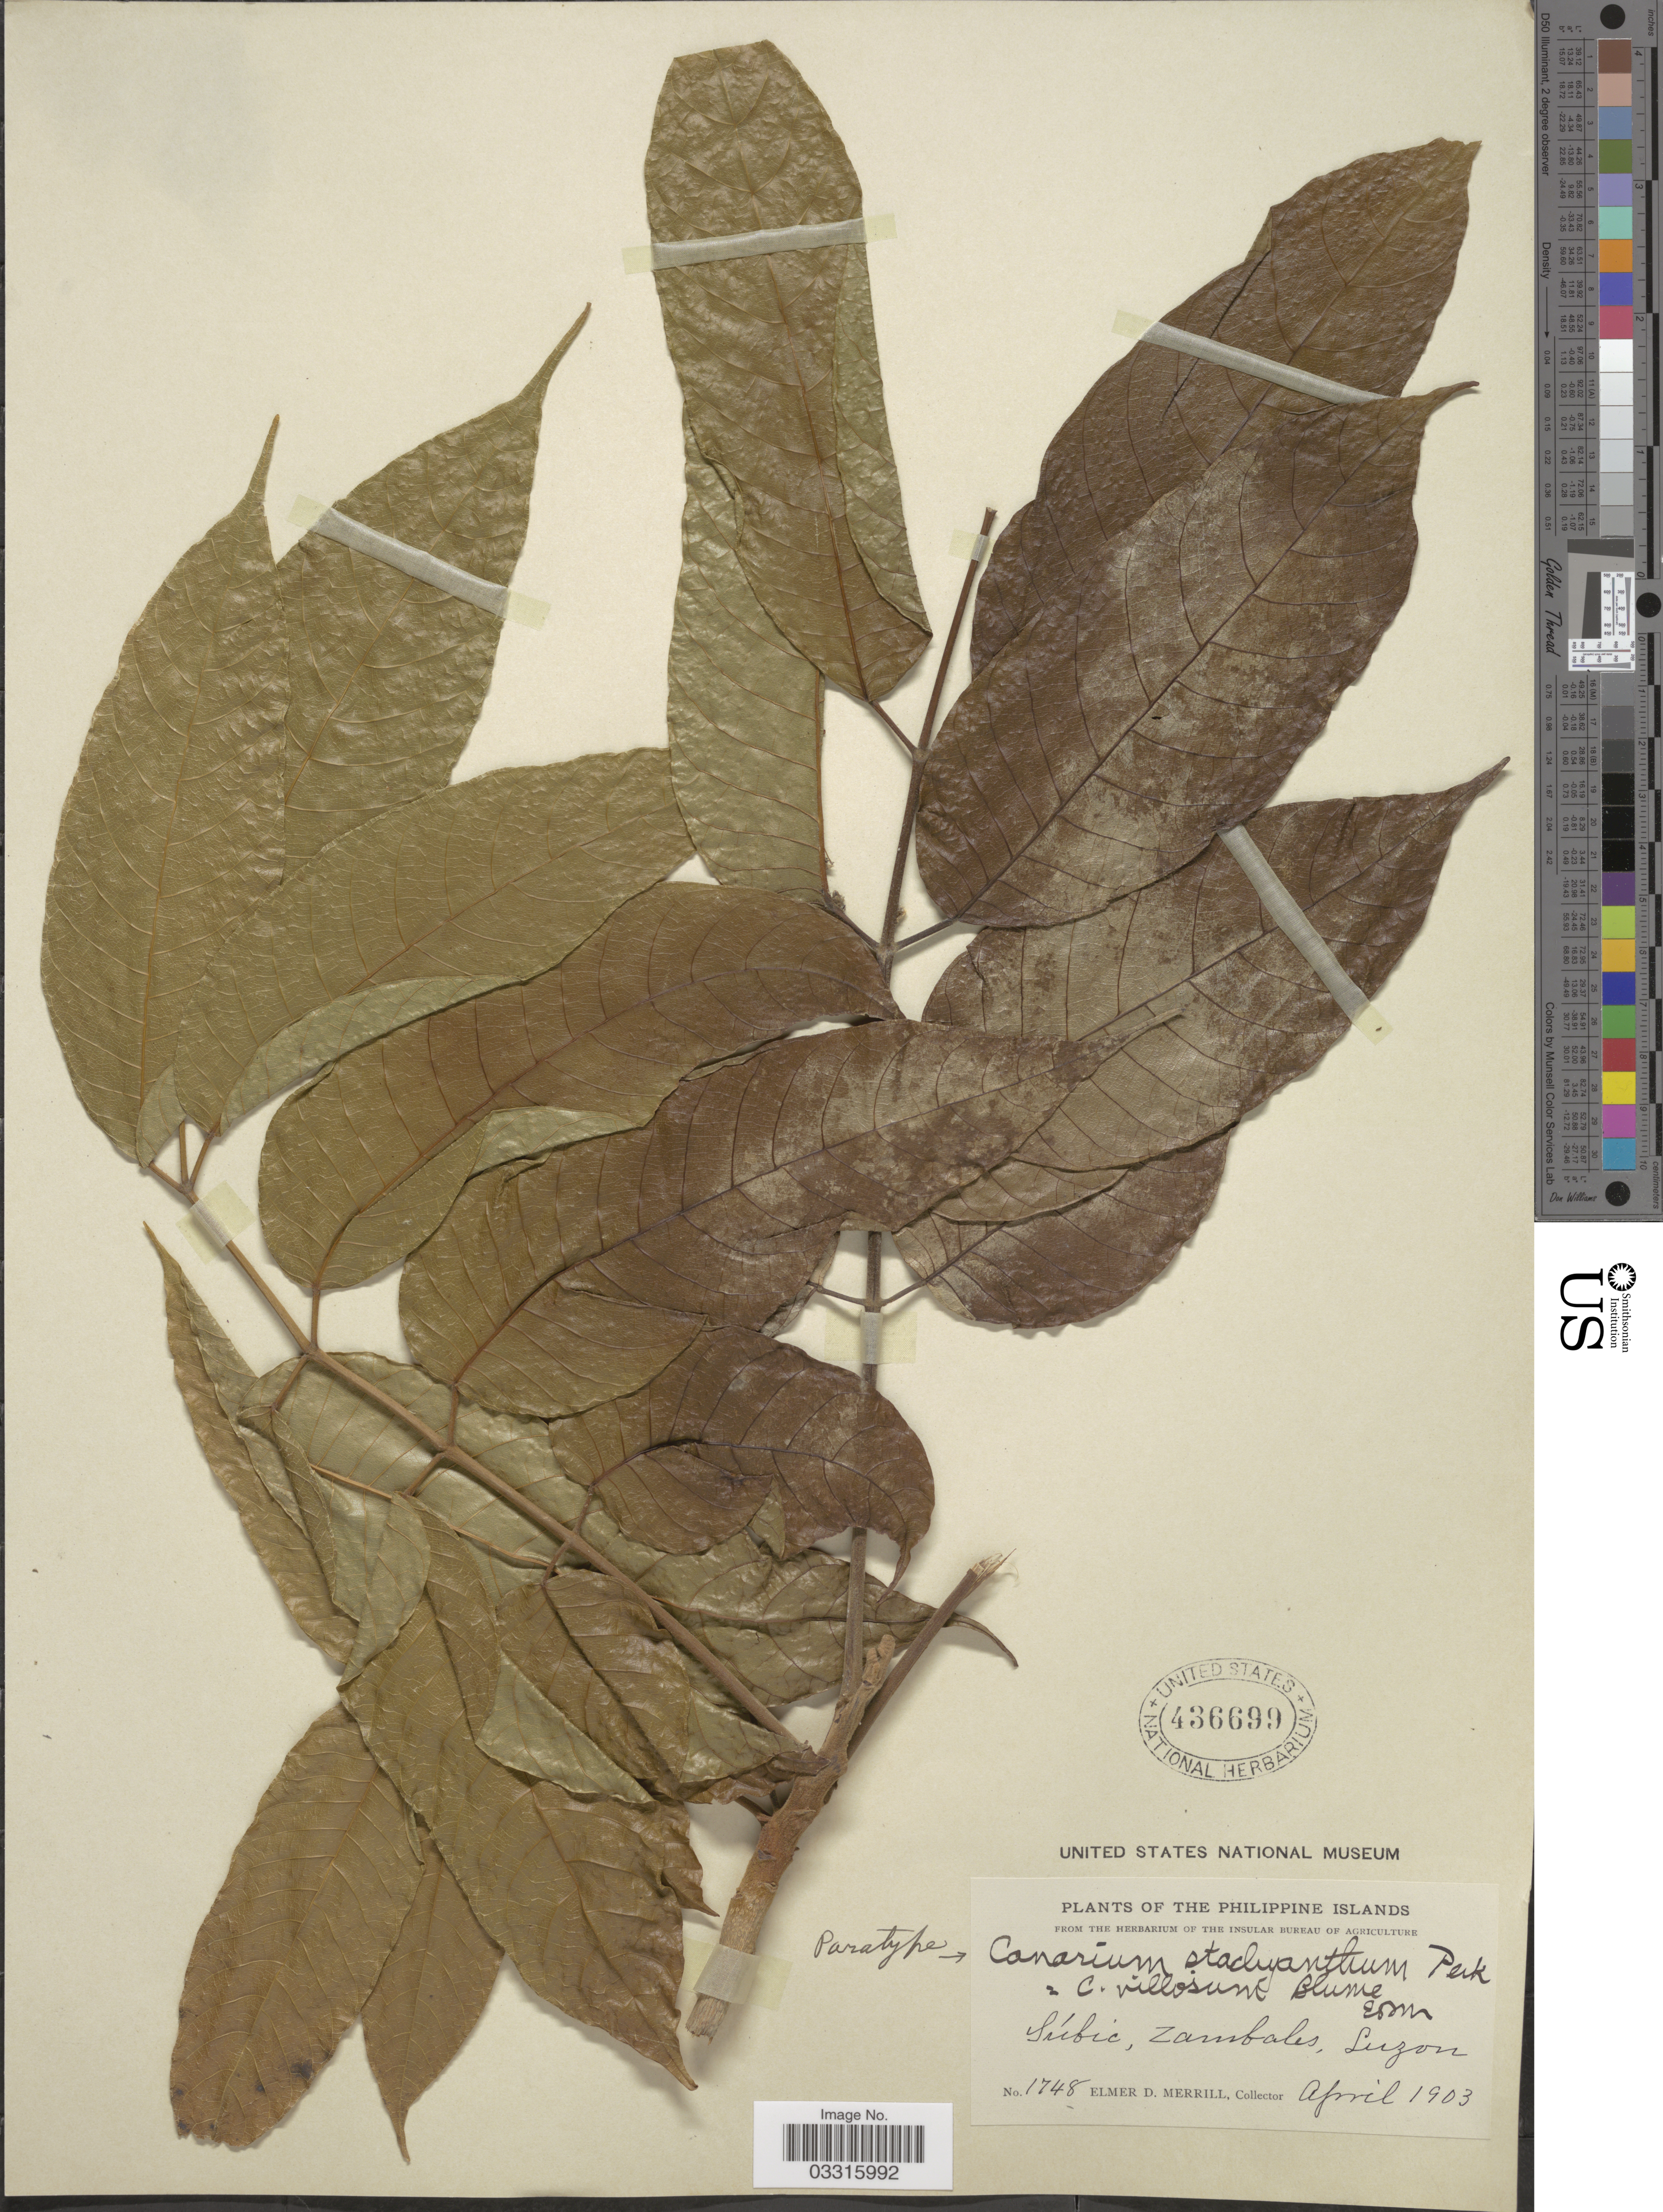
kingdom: Plantae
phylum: Tracheophyta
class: Magnoliopsida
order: Sapindales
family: Burseraceae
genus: Canarium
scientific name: Canarium asperum subsp. asperum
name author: Benth.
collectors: E. D. Merrill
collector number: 1748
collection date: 1903-04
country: Philippines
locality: Súbic, Zambales, Luzon.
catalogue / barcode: US 436699